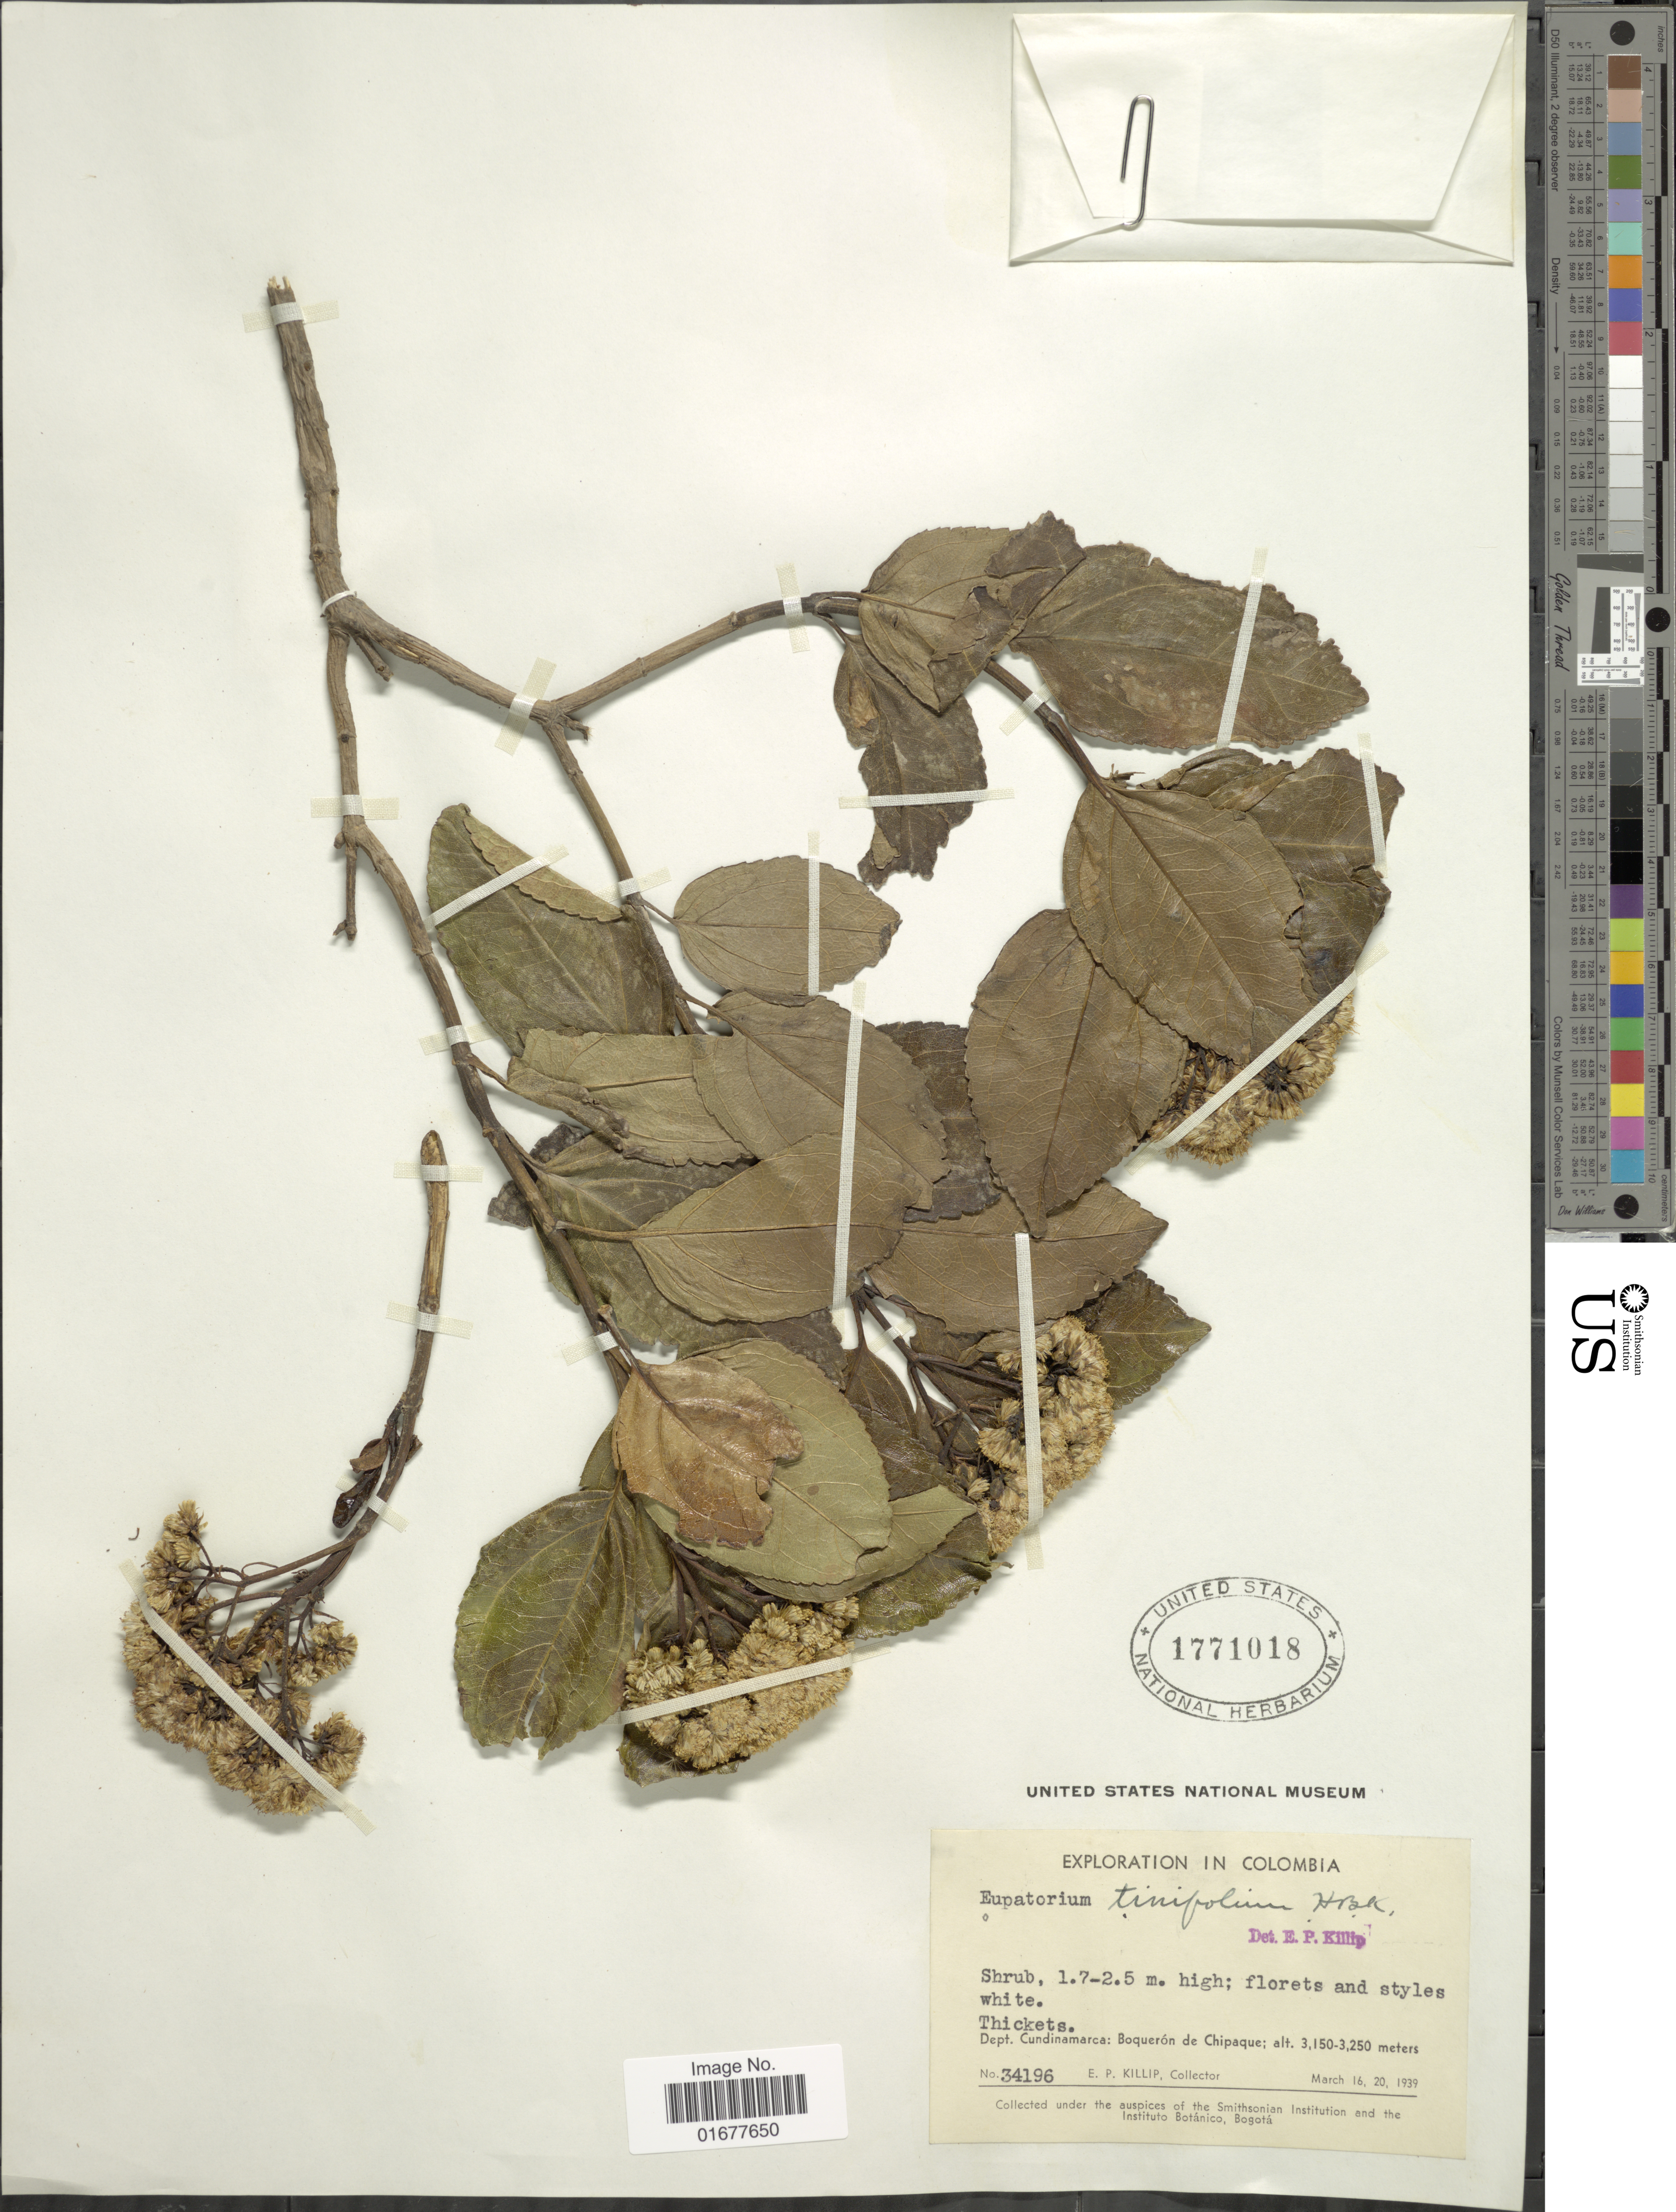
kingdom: Plantae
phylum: Tracheophyta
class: Magnoliopsida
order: Asterales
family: Asteraceae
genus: Ageratina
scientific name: Ageratina tinifolia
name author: (Kunth) R.M. King & H. Rob.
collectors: E. P. Killip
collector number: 34196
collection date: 1939-03-16/1939-03-20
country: Colombia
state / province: Cundinamarca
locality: Boqueron de Chipaque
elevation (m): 3150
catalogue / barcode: US 1771018